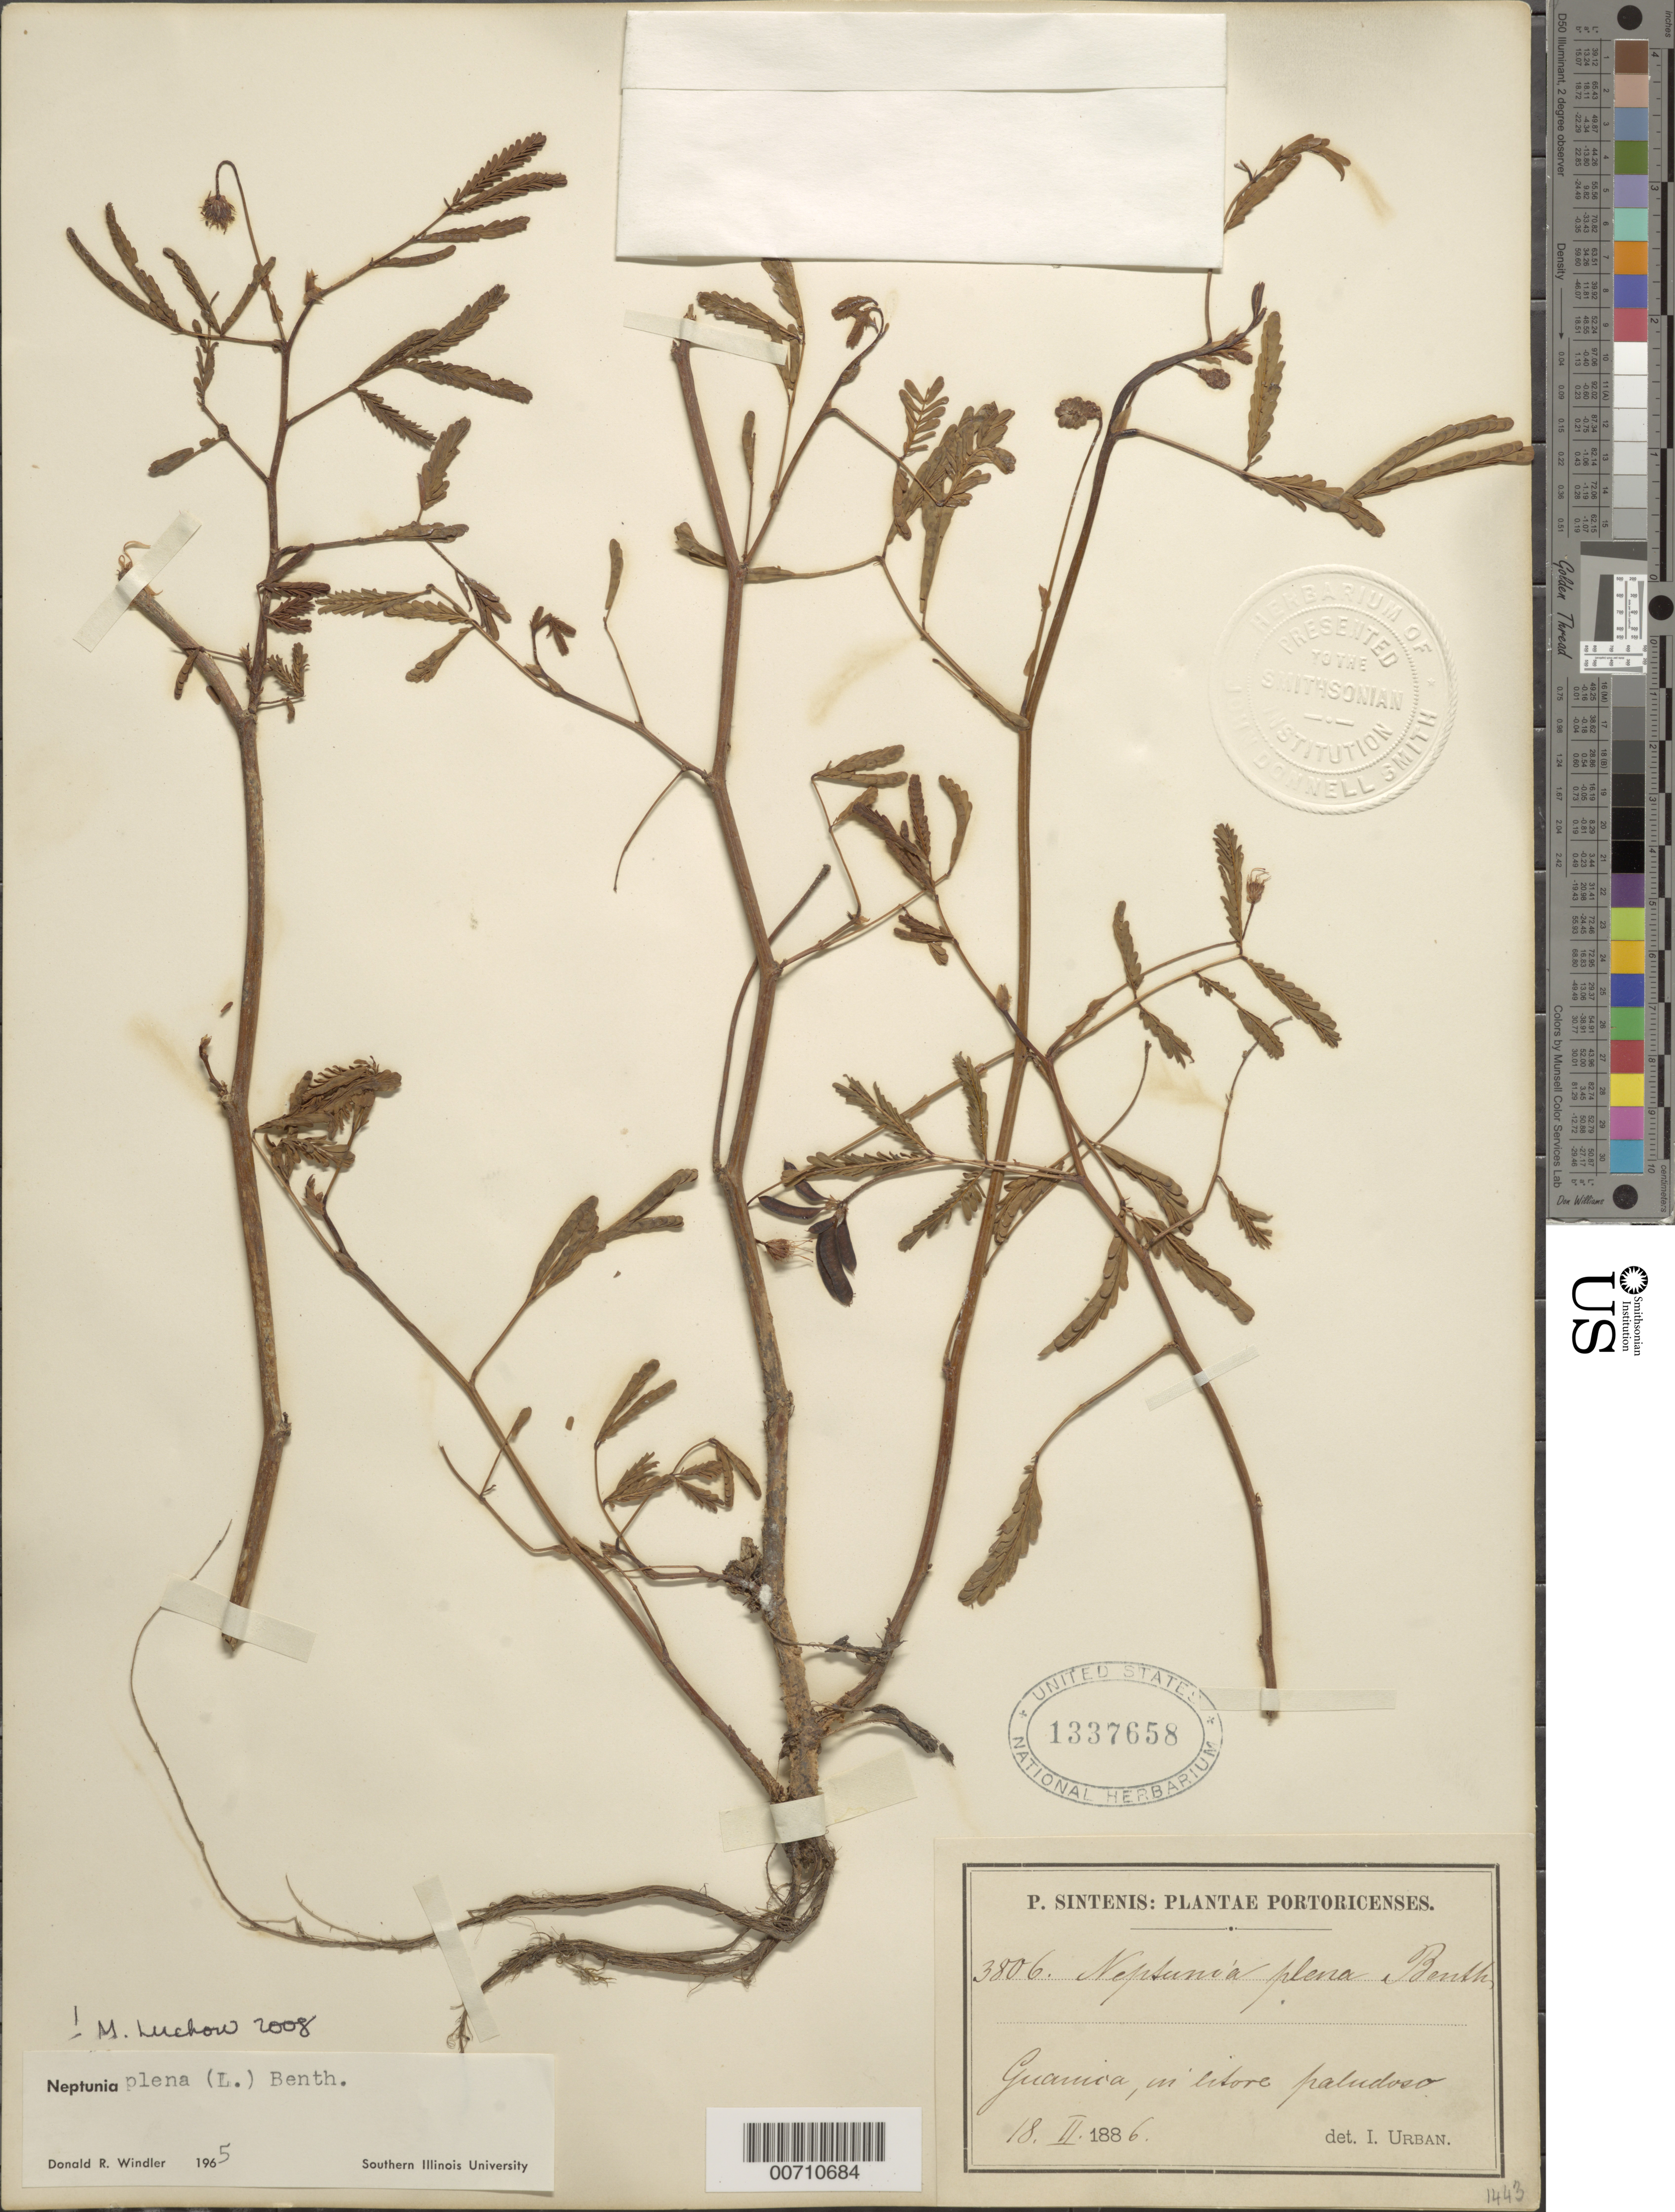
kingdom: Plantae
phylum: Tracheophyta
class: Magnoliopsida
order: Fabales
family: Fabaceae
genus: Neptunia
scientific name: Neptunia plena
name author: (L.) Benth.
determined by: Windler, D. R.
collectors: P. Sintenis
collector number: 3806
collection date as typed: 18 Feb 1886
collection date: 1886-02-18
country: Puerto Rico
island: Greater Antilles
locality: Guanica, in litore paludoso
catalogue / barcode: US 1337658